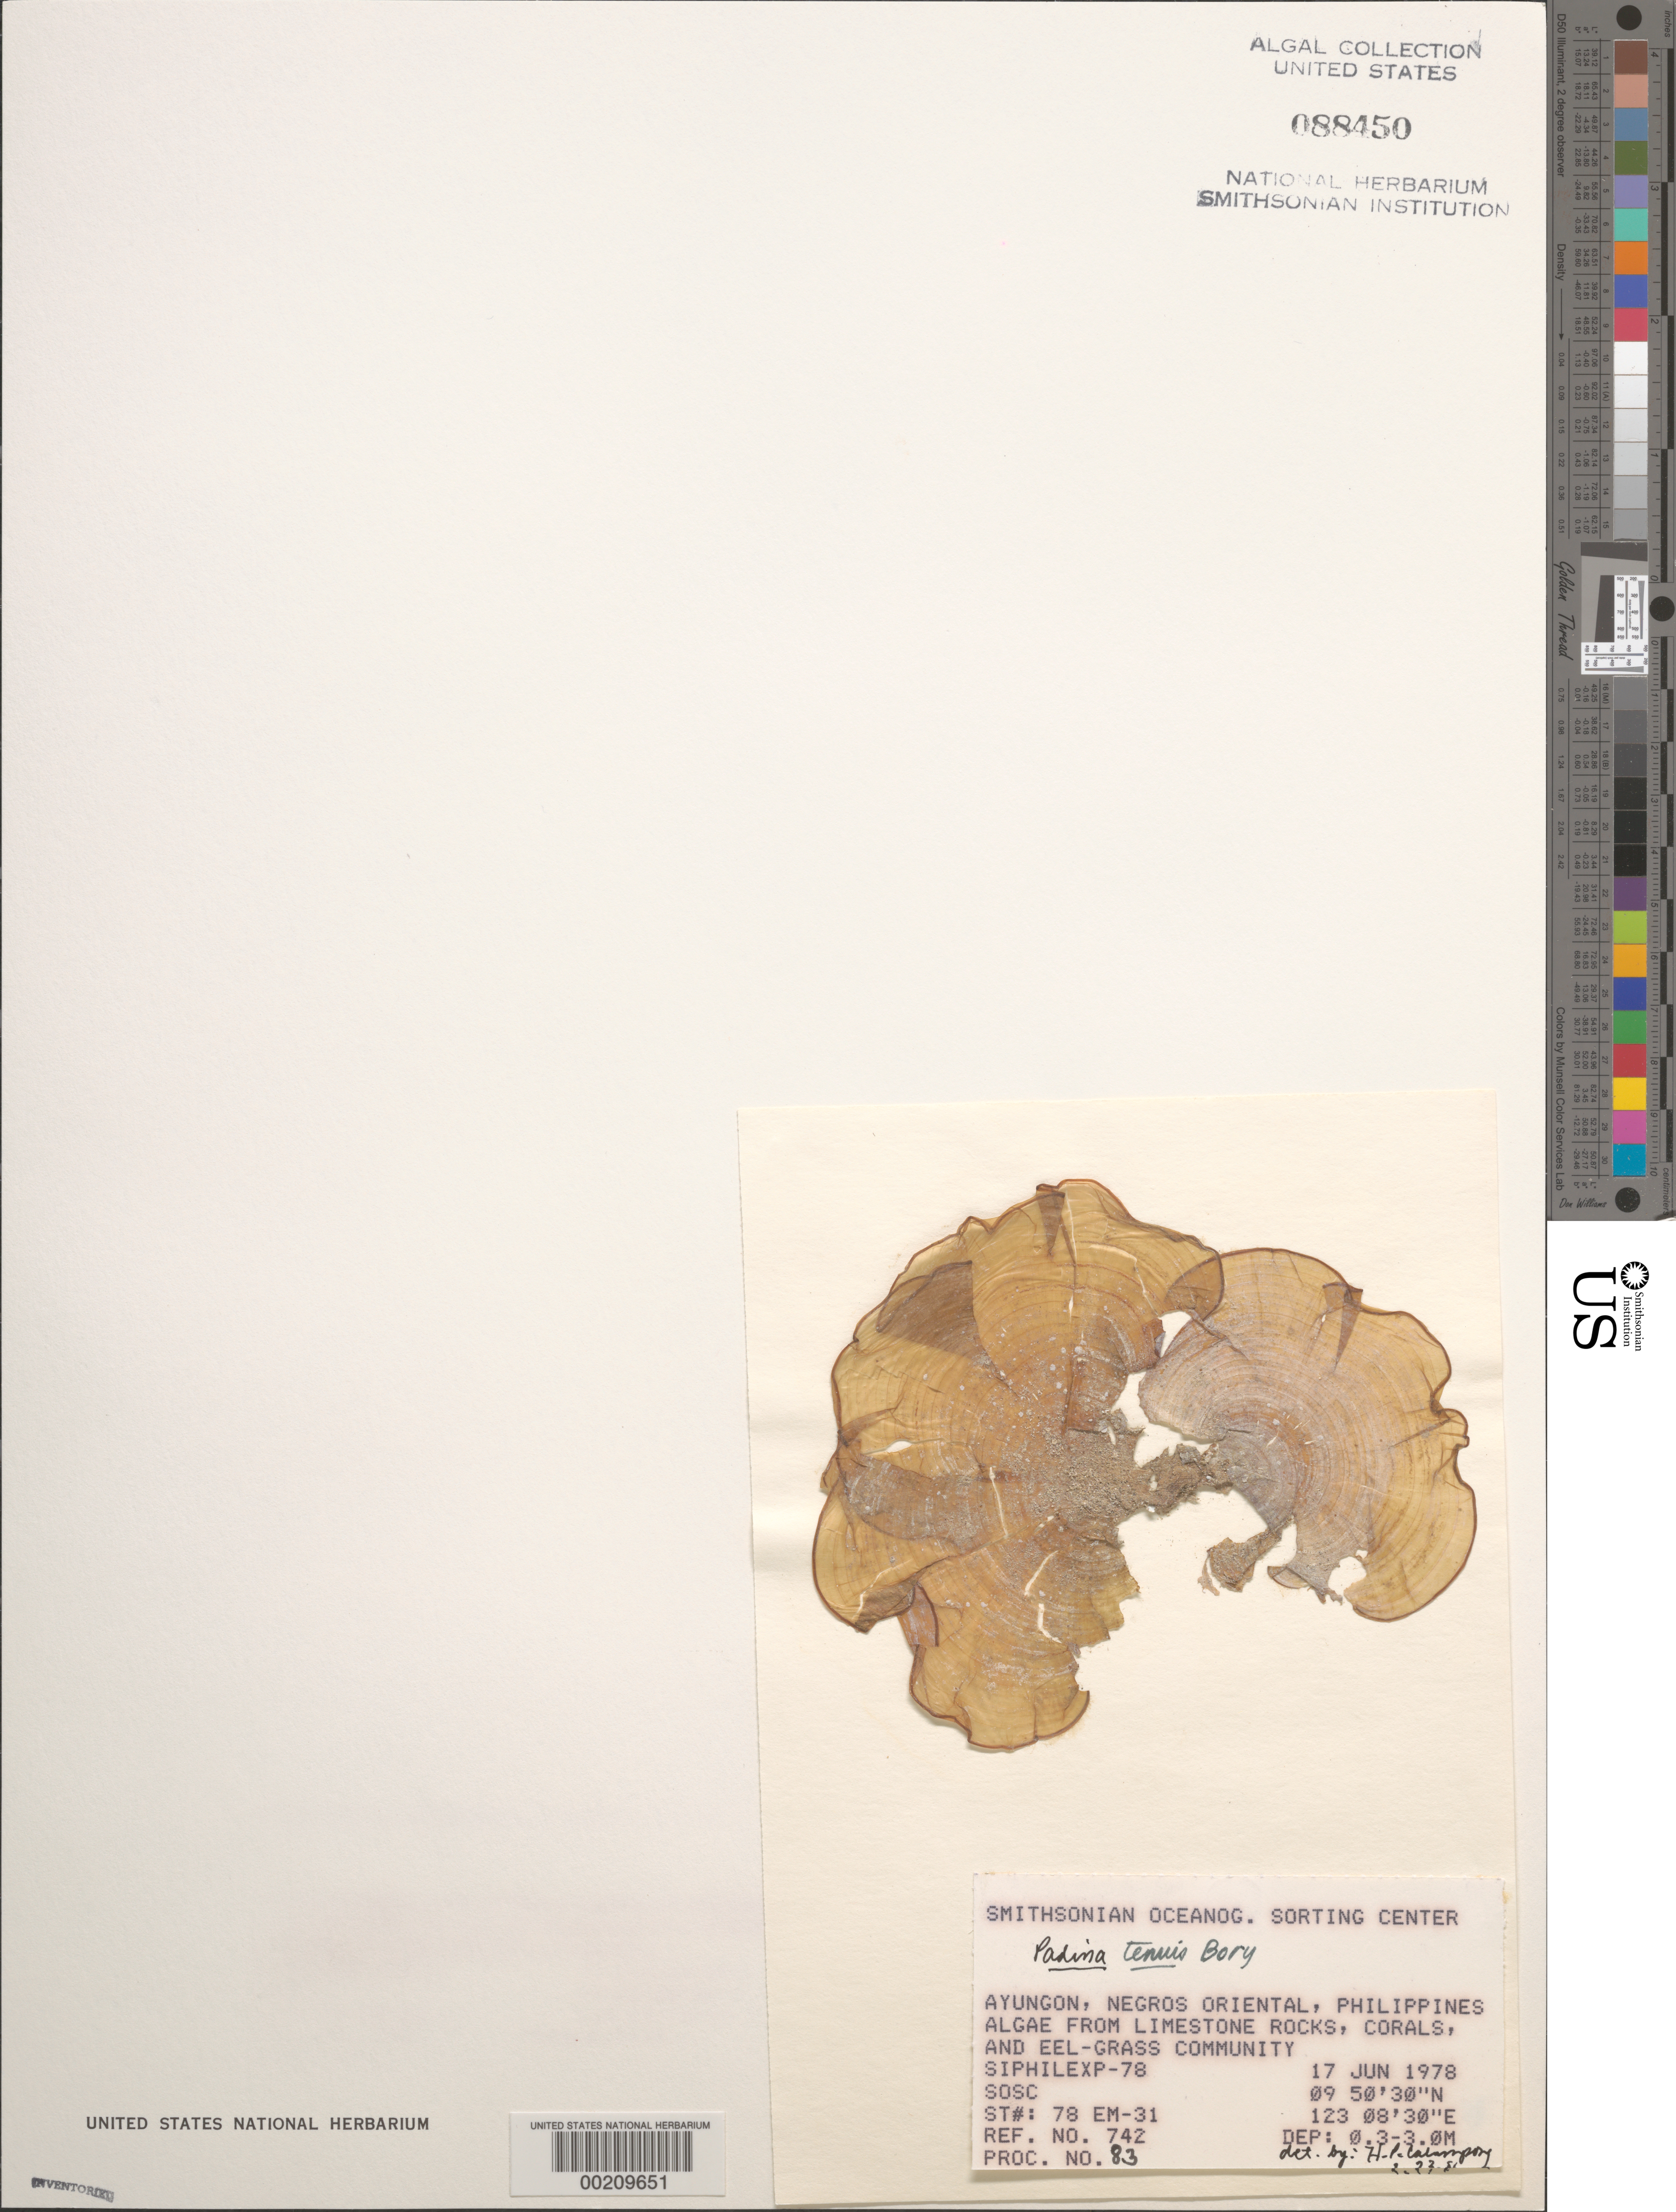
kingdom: Chromista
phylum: Ochrophyta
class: Phaeophyceae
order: Dictyotales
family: Dictyotaceae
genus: Padina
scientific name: Padina boryana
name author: Thivy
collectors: SOSC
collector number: Station 78 Em-31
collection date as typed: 17 Jun 1978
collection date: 1978-06-17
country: Philippines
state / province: Central Visayas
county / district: Negros Oriental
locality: Ayungon, negros oriental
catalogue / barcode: US 88450